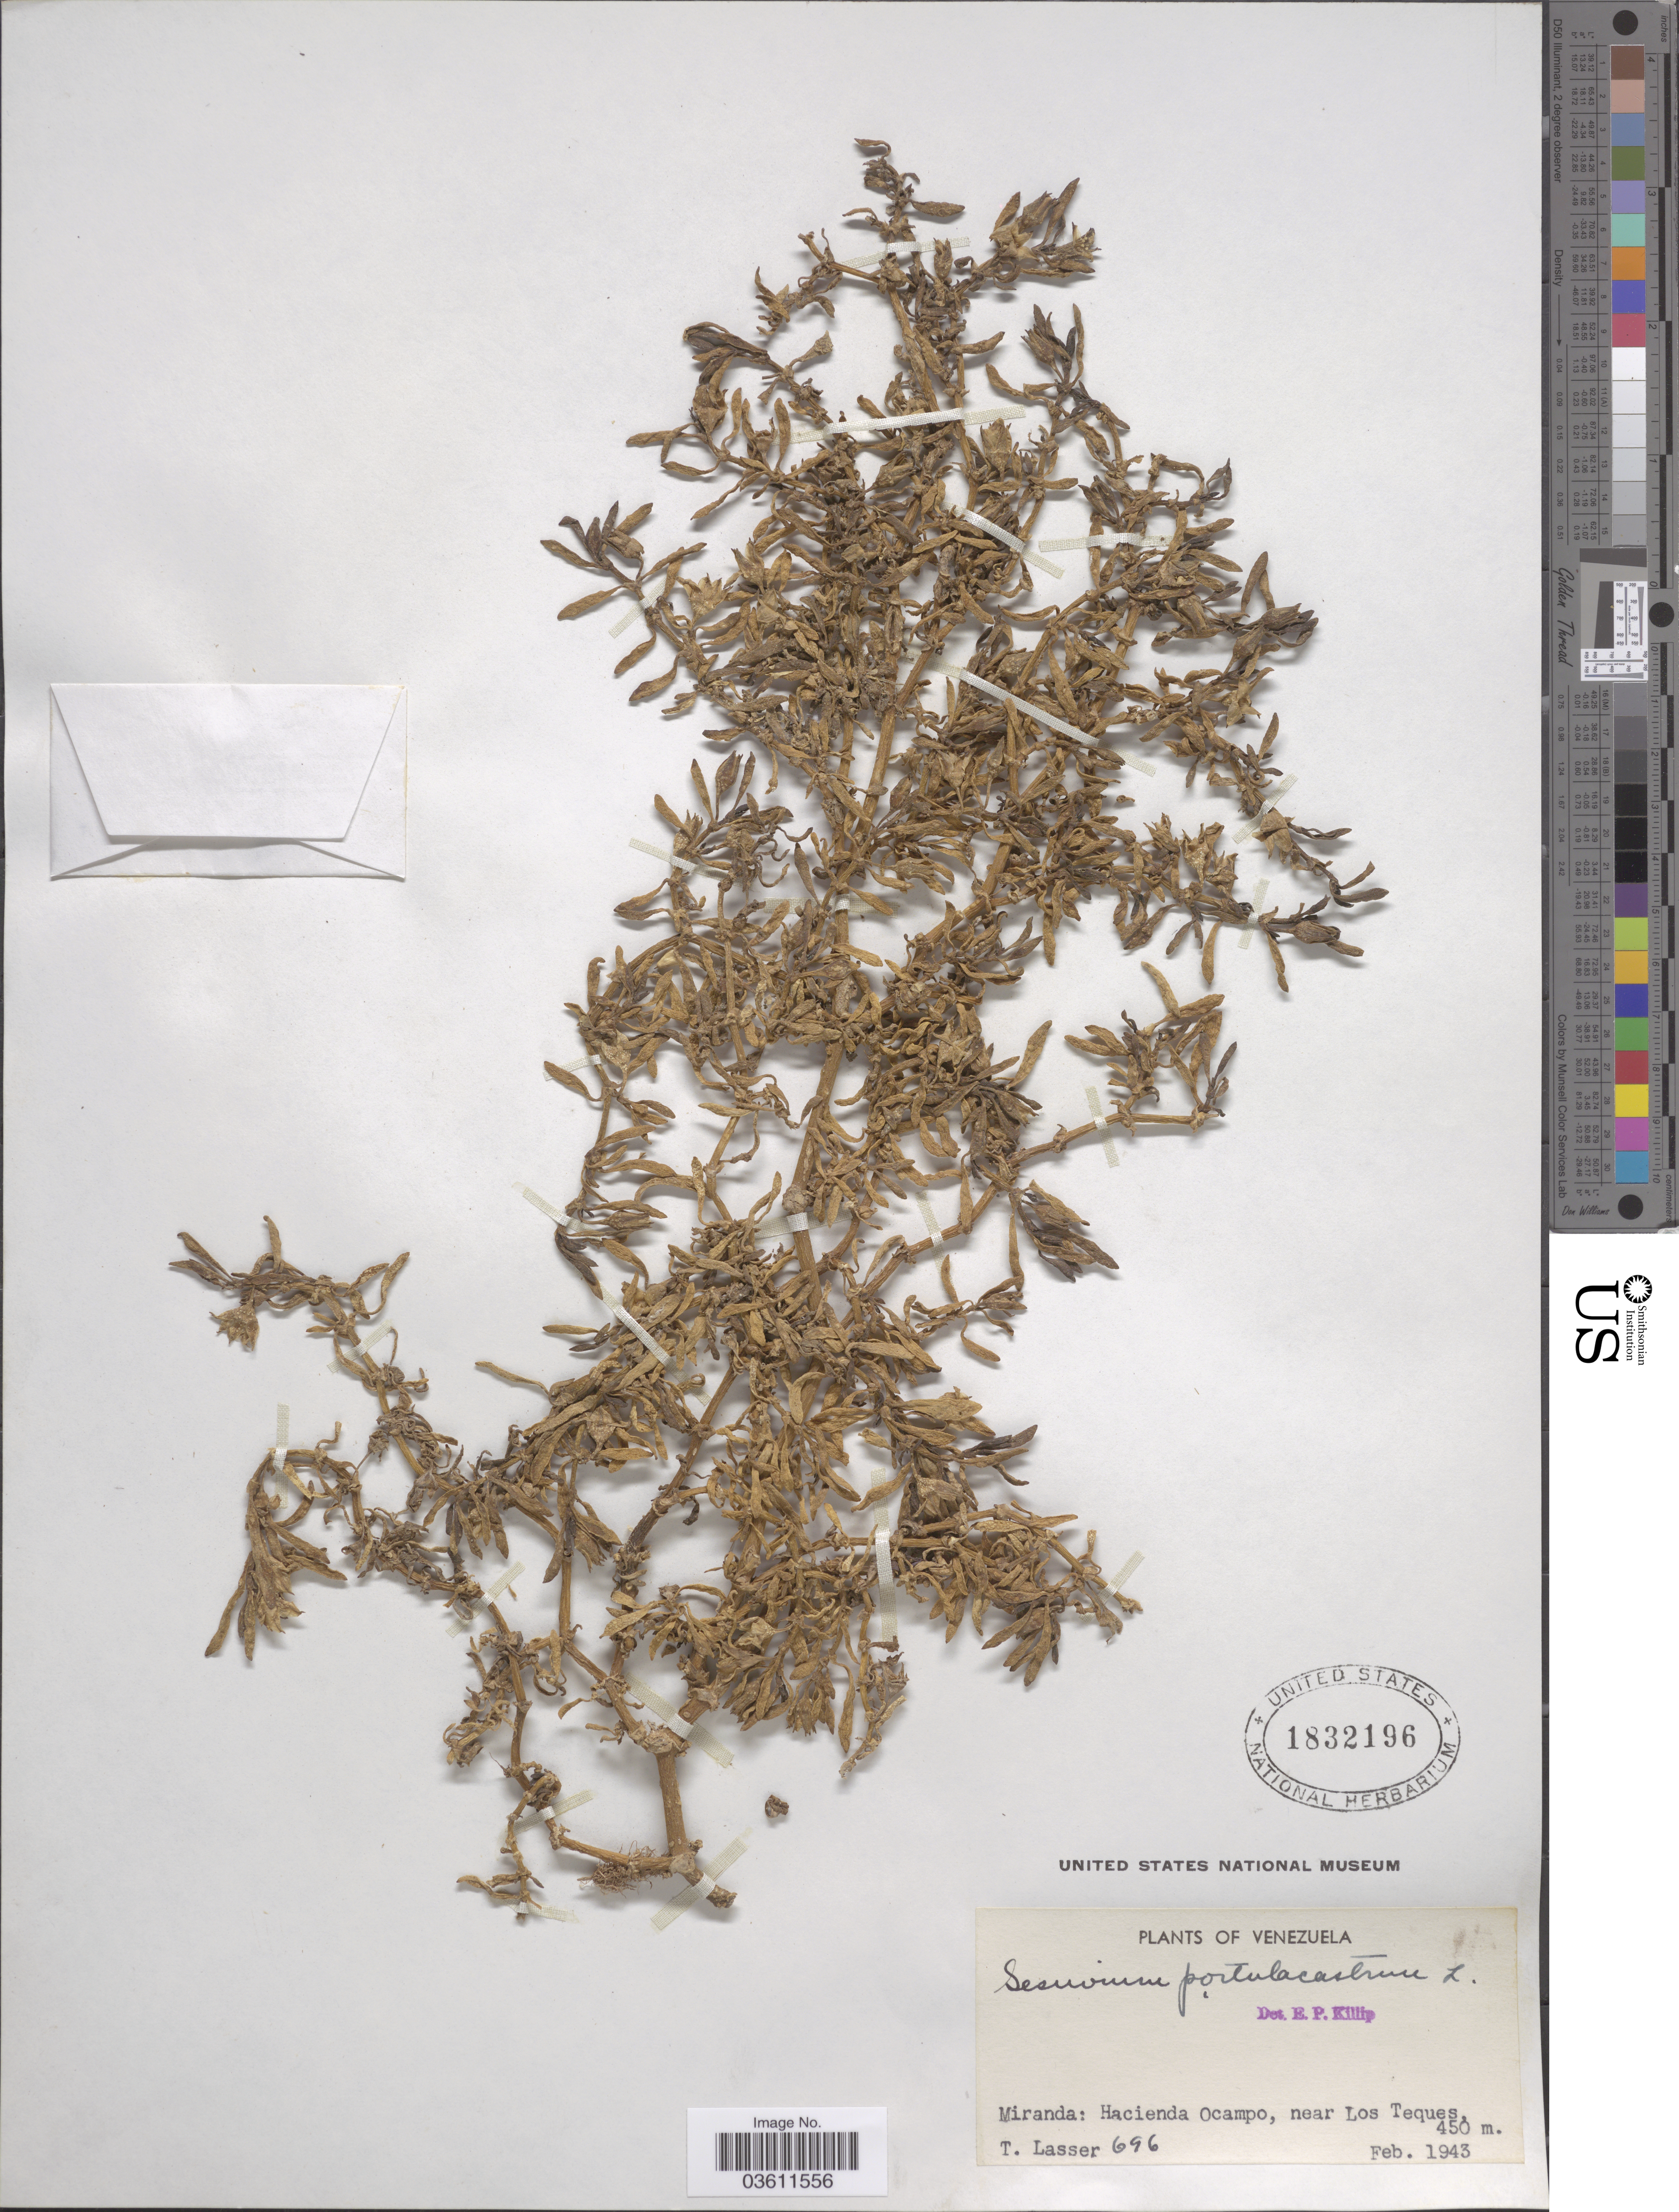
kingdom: Plantae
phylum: Tracheophyta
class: Magnoliopsida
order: Caryophyllales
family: Aizoaceae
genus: Sesuvium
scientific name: Sesuvium portulacastrum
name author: (L.) L.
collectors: T. Lasser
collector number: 696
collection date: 1943-02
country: Venezuela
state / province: Miranda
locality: Hacienda Ocampo, near Los Teques.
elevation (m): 450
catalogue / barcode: US 1832196